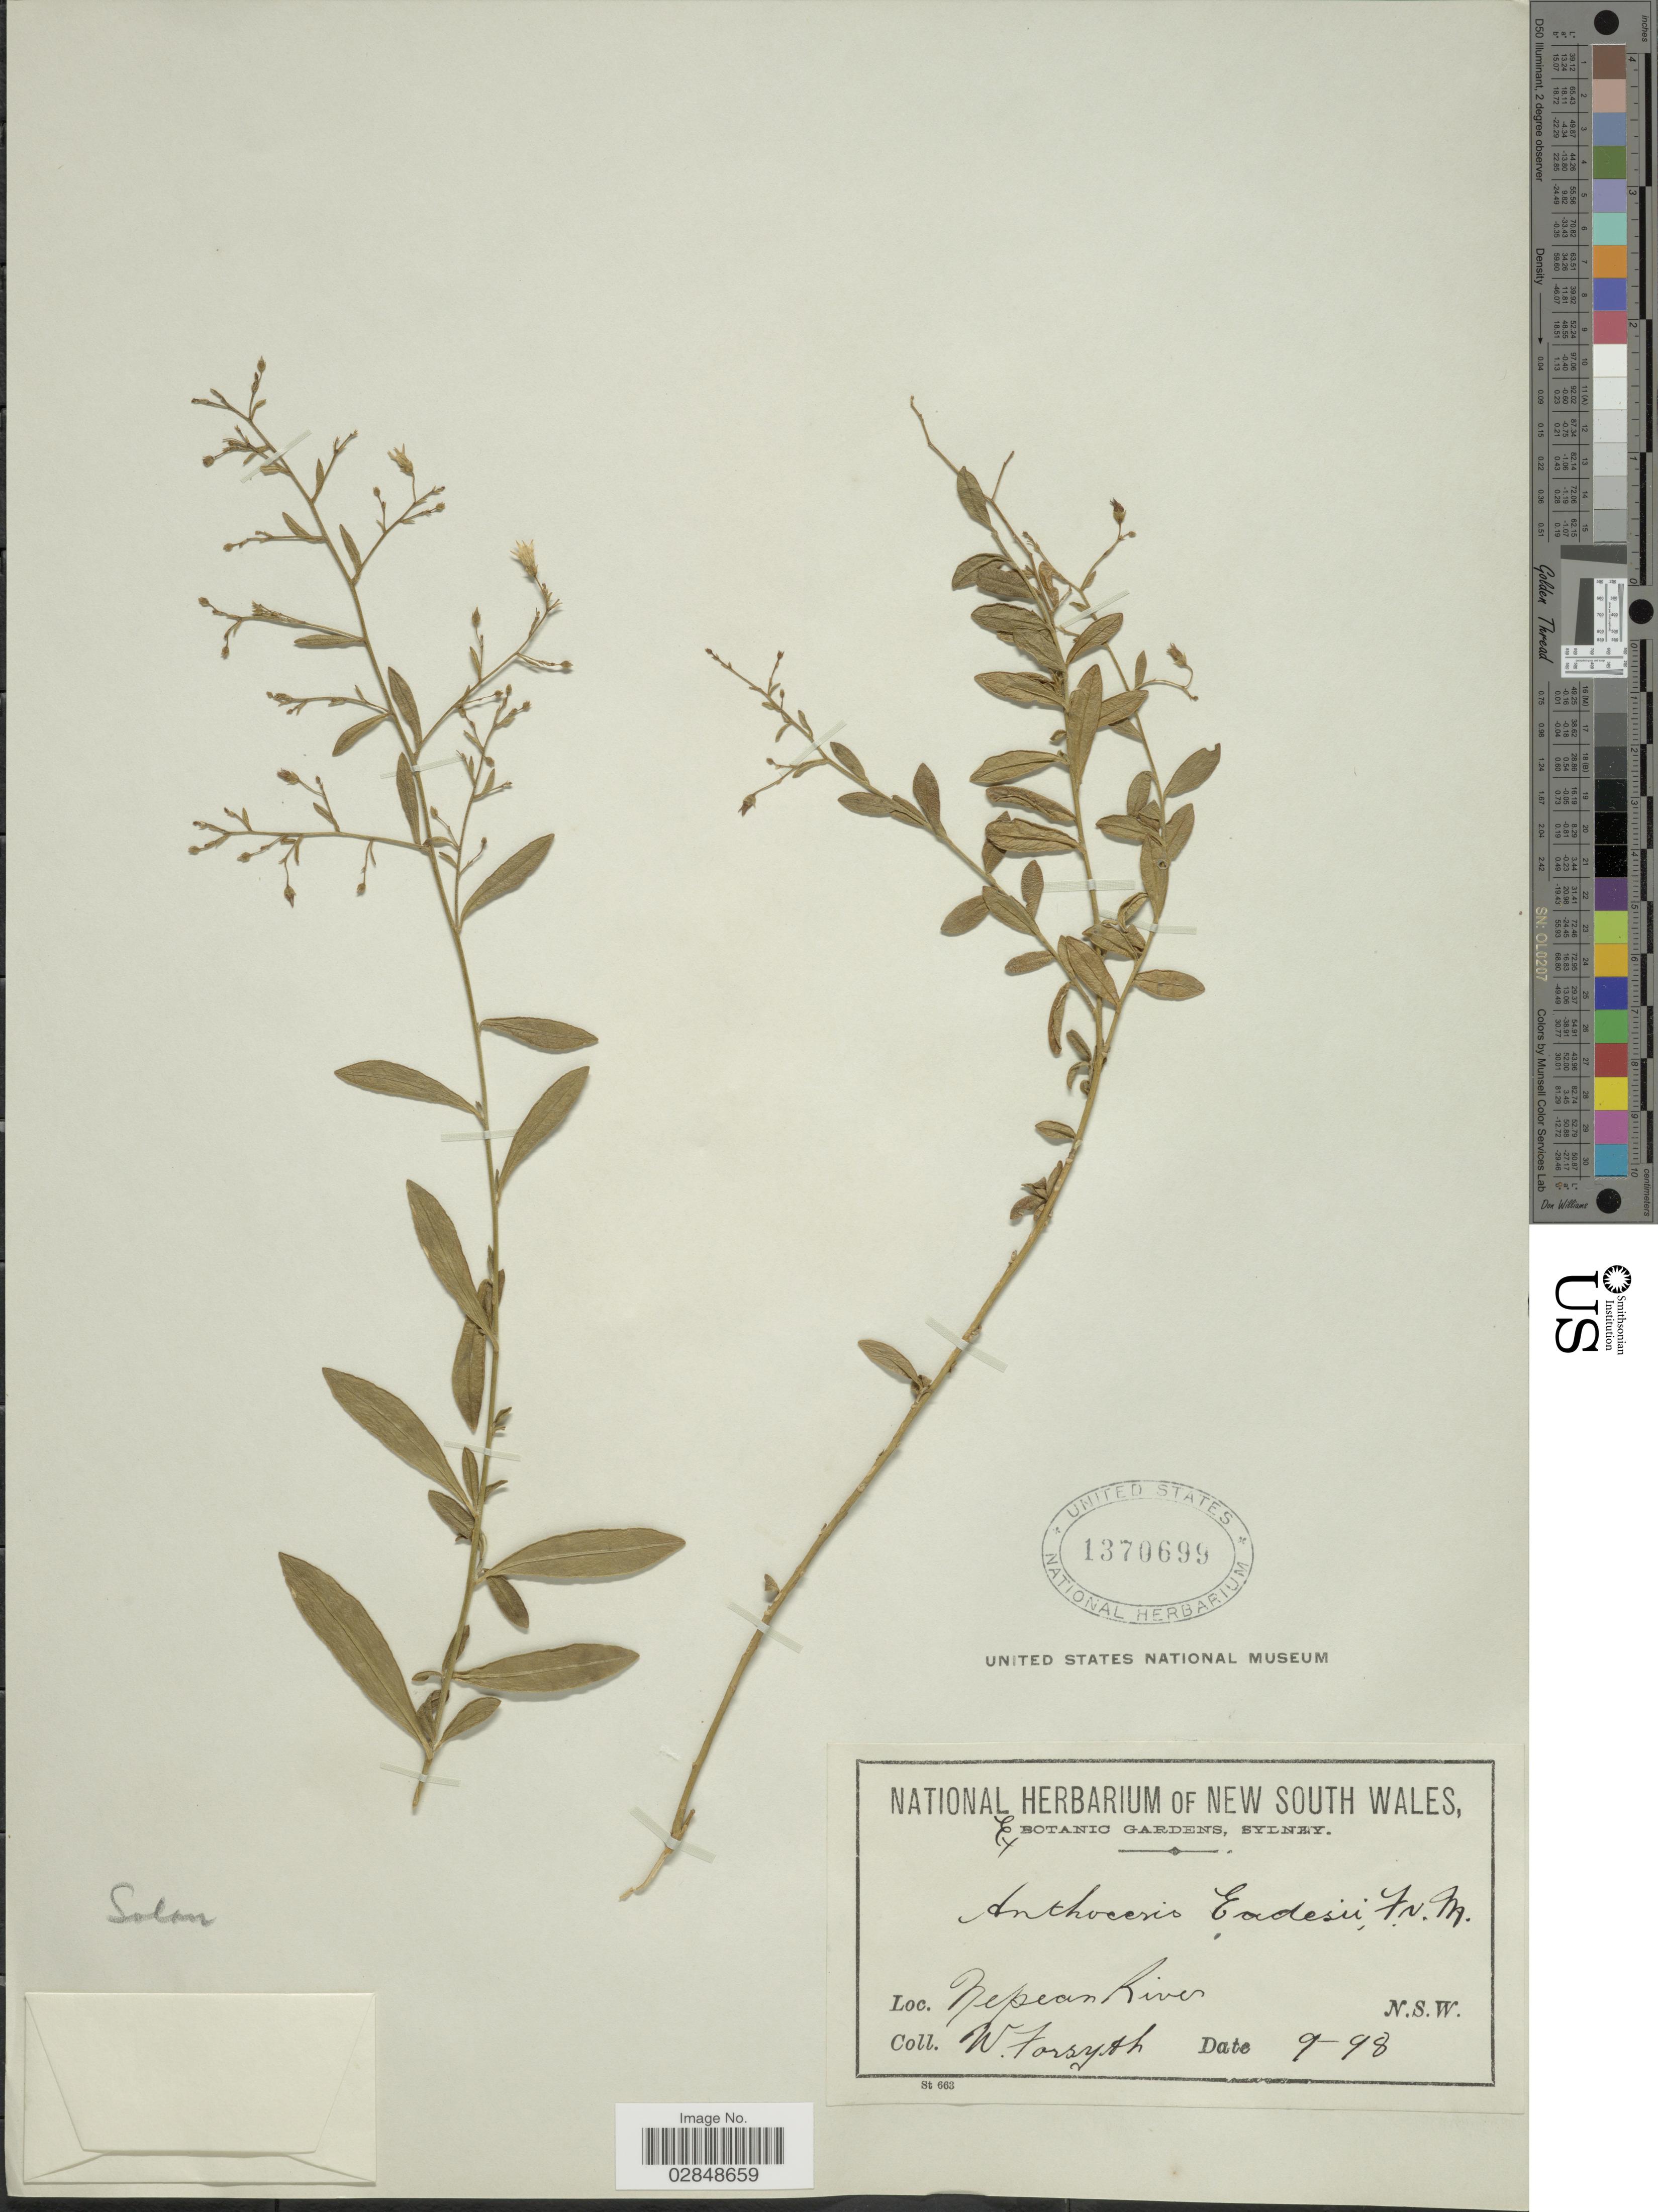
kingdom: Plantae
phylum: Tracheophyta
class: Magnoliopsida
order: Solanales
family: Solanaceae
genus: Cyphanthera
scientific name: Cyphanthera anthocercidea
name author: (F. Muell.) Haegi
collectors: W. Forsyth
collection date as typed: Transcribed d/m/y: /9/98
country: Australia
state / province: New South Wales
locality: Nepean River. N.S.W.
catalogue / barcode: US 1370699